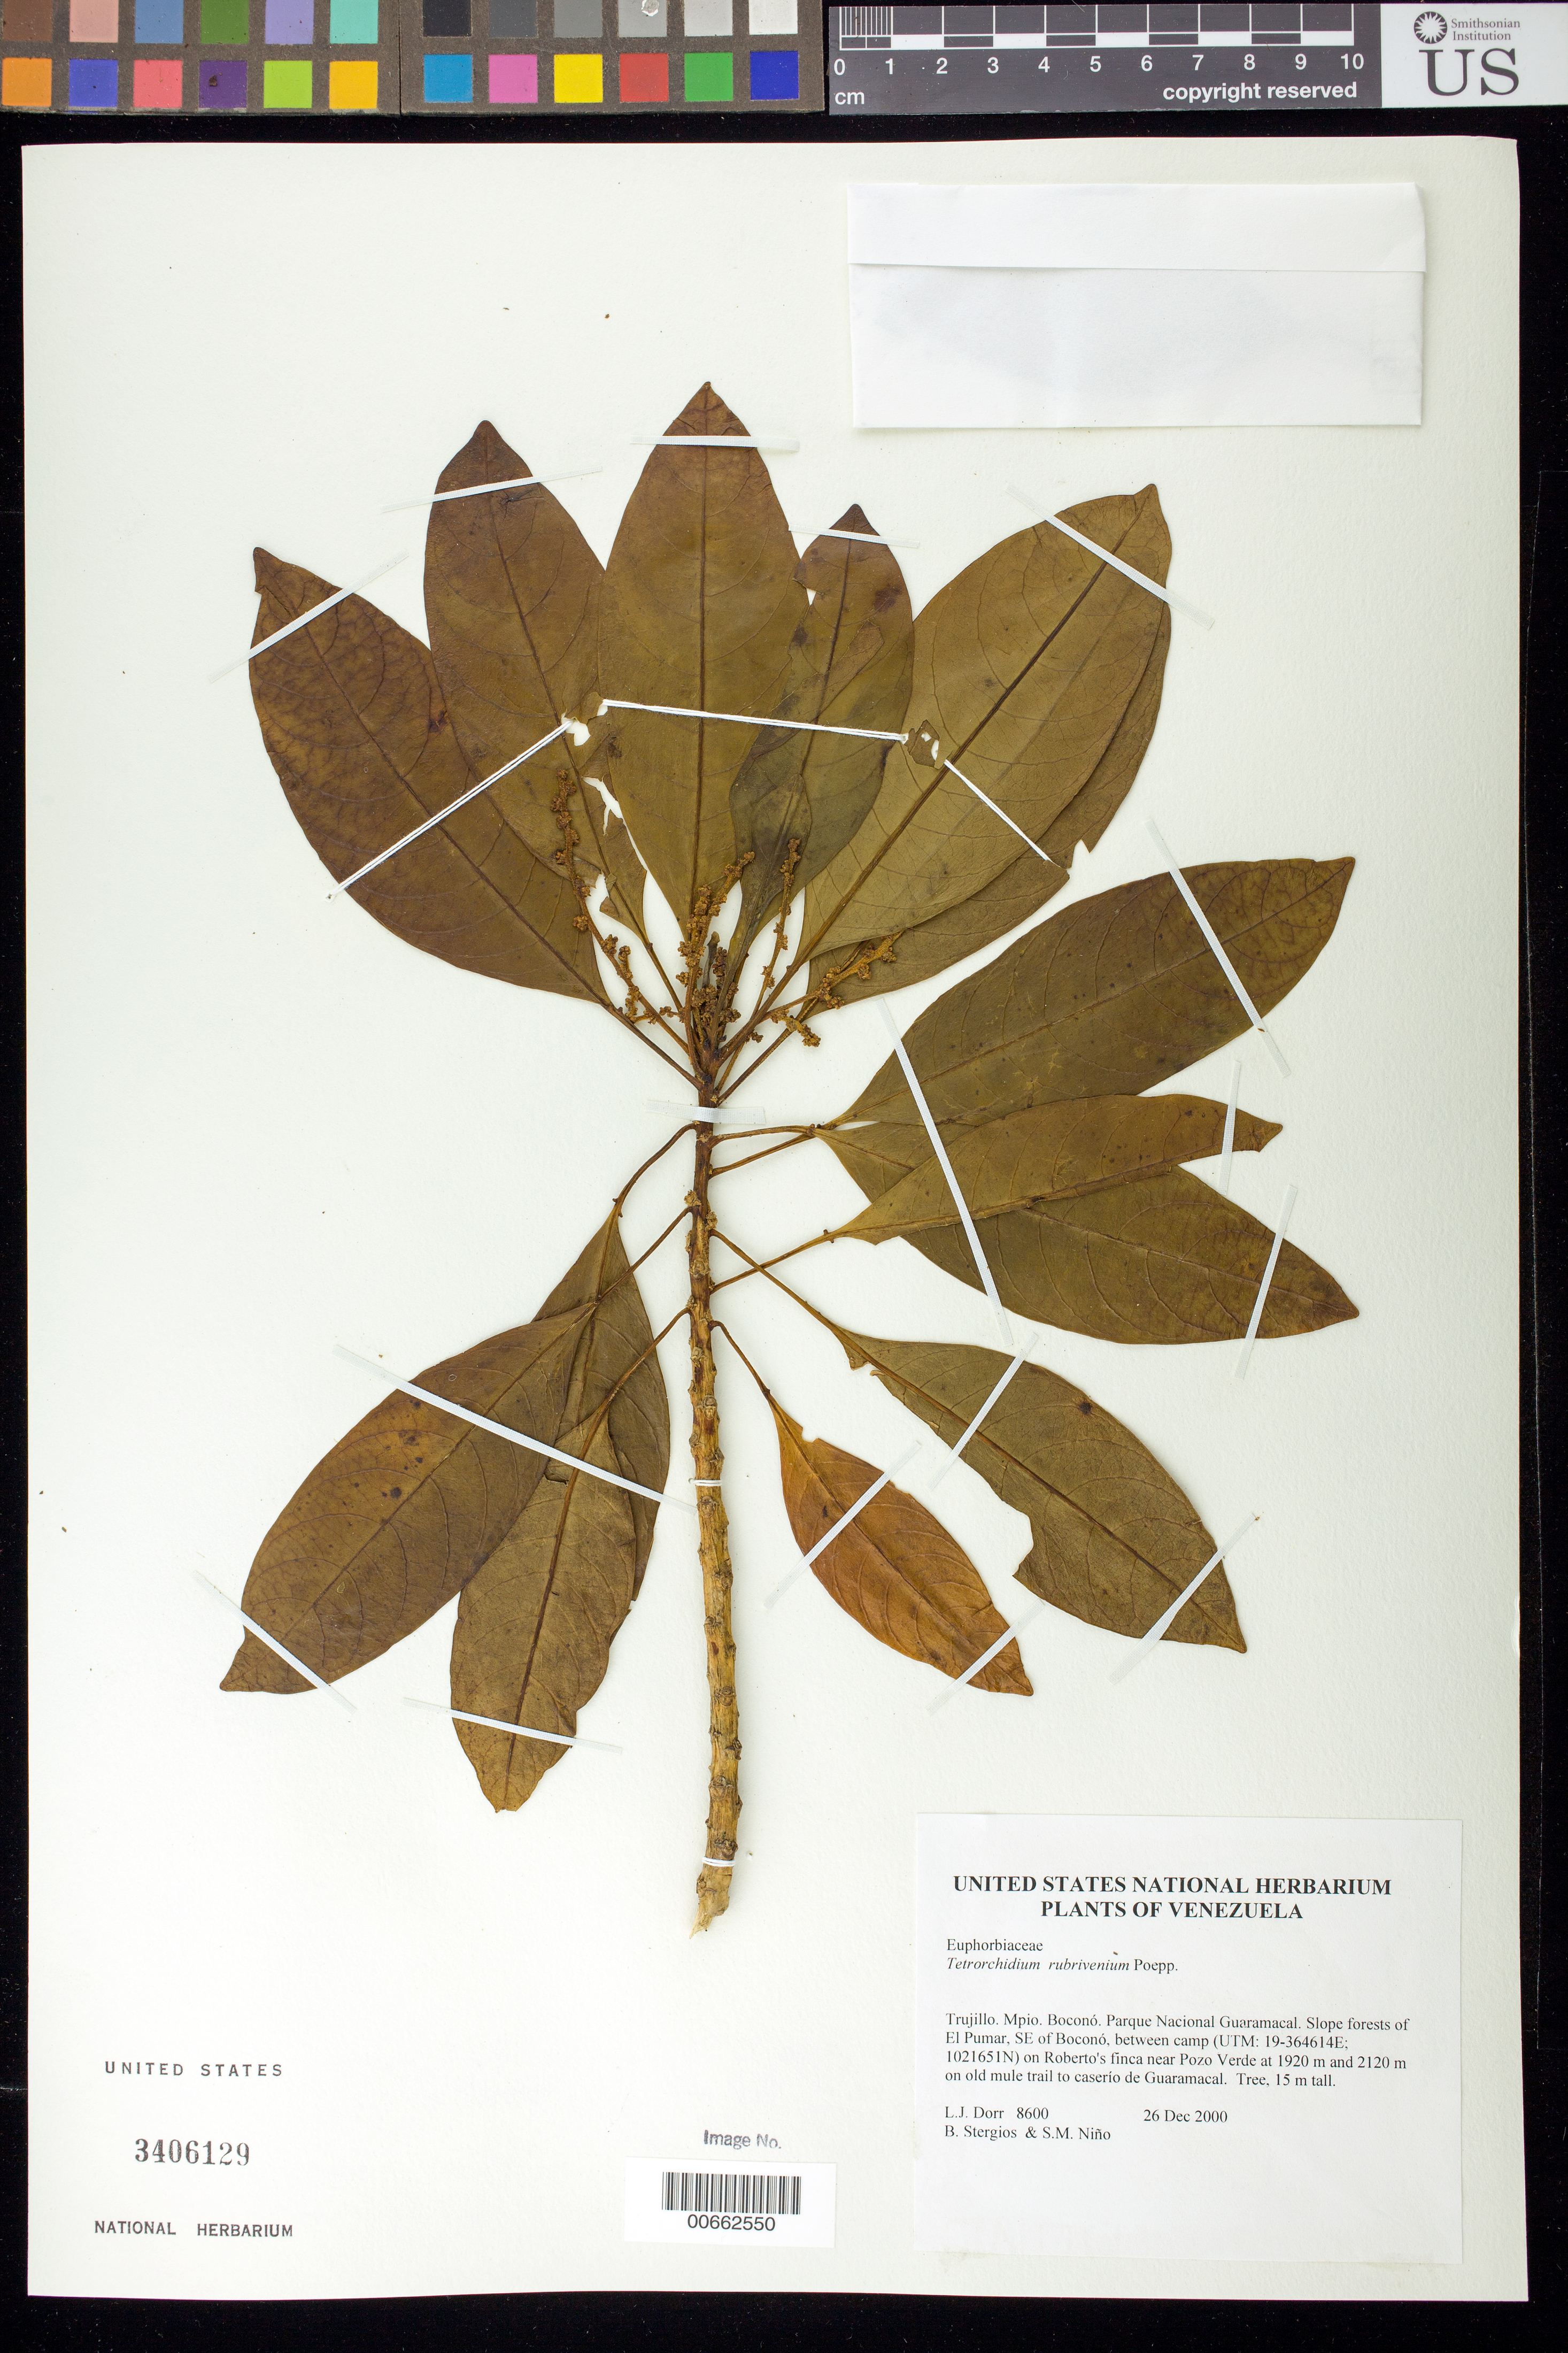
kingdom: Plantae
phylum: Tracheophyta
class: Magnoliopsida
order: Malpighiales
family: Euphorbiaceae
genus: Tetrorchidium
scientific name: Tetrorchidium rubrivenium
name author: Poepp.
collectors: L. J. Dorr, B. G. Stergios & S. M. Niño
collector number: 8600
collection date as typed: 26 Dec 2000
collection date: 2000-12-26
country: Venezuela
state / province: Trujillo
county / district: Boconó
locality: Parque Nacional Guaramacal. El Pumar, SE of Boconó, between camp on Roberto's finca near Pozo Verde at 1920 m and 2120 m on old mule trail to caserío de Guaramacal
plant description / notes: COL, MO, NY, PORT, US, VEN, WIS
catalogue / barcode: US 3406129